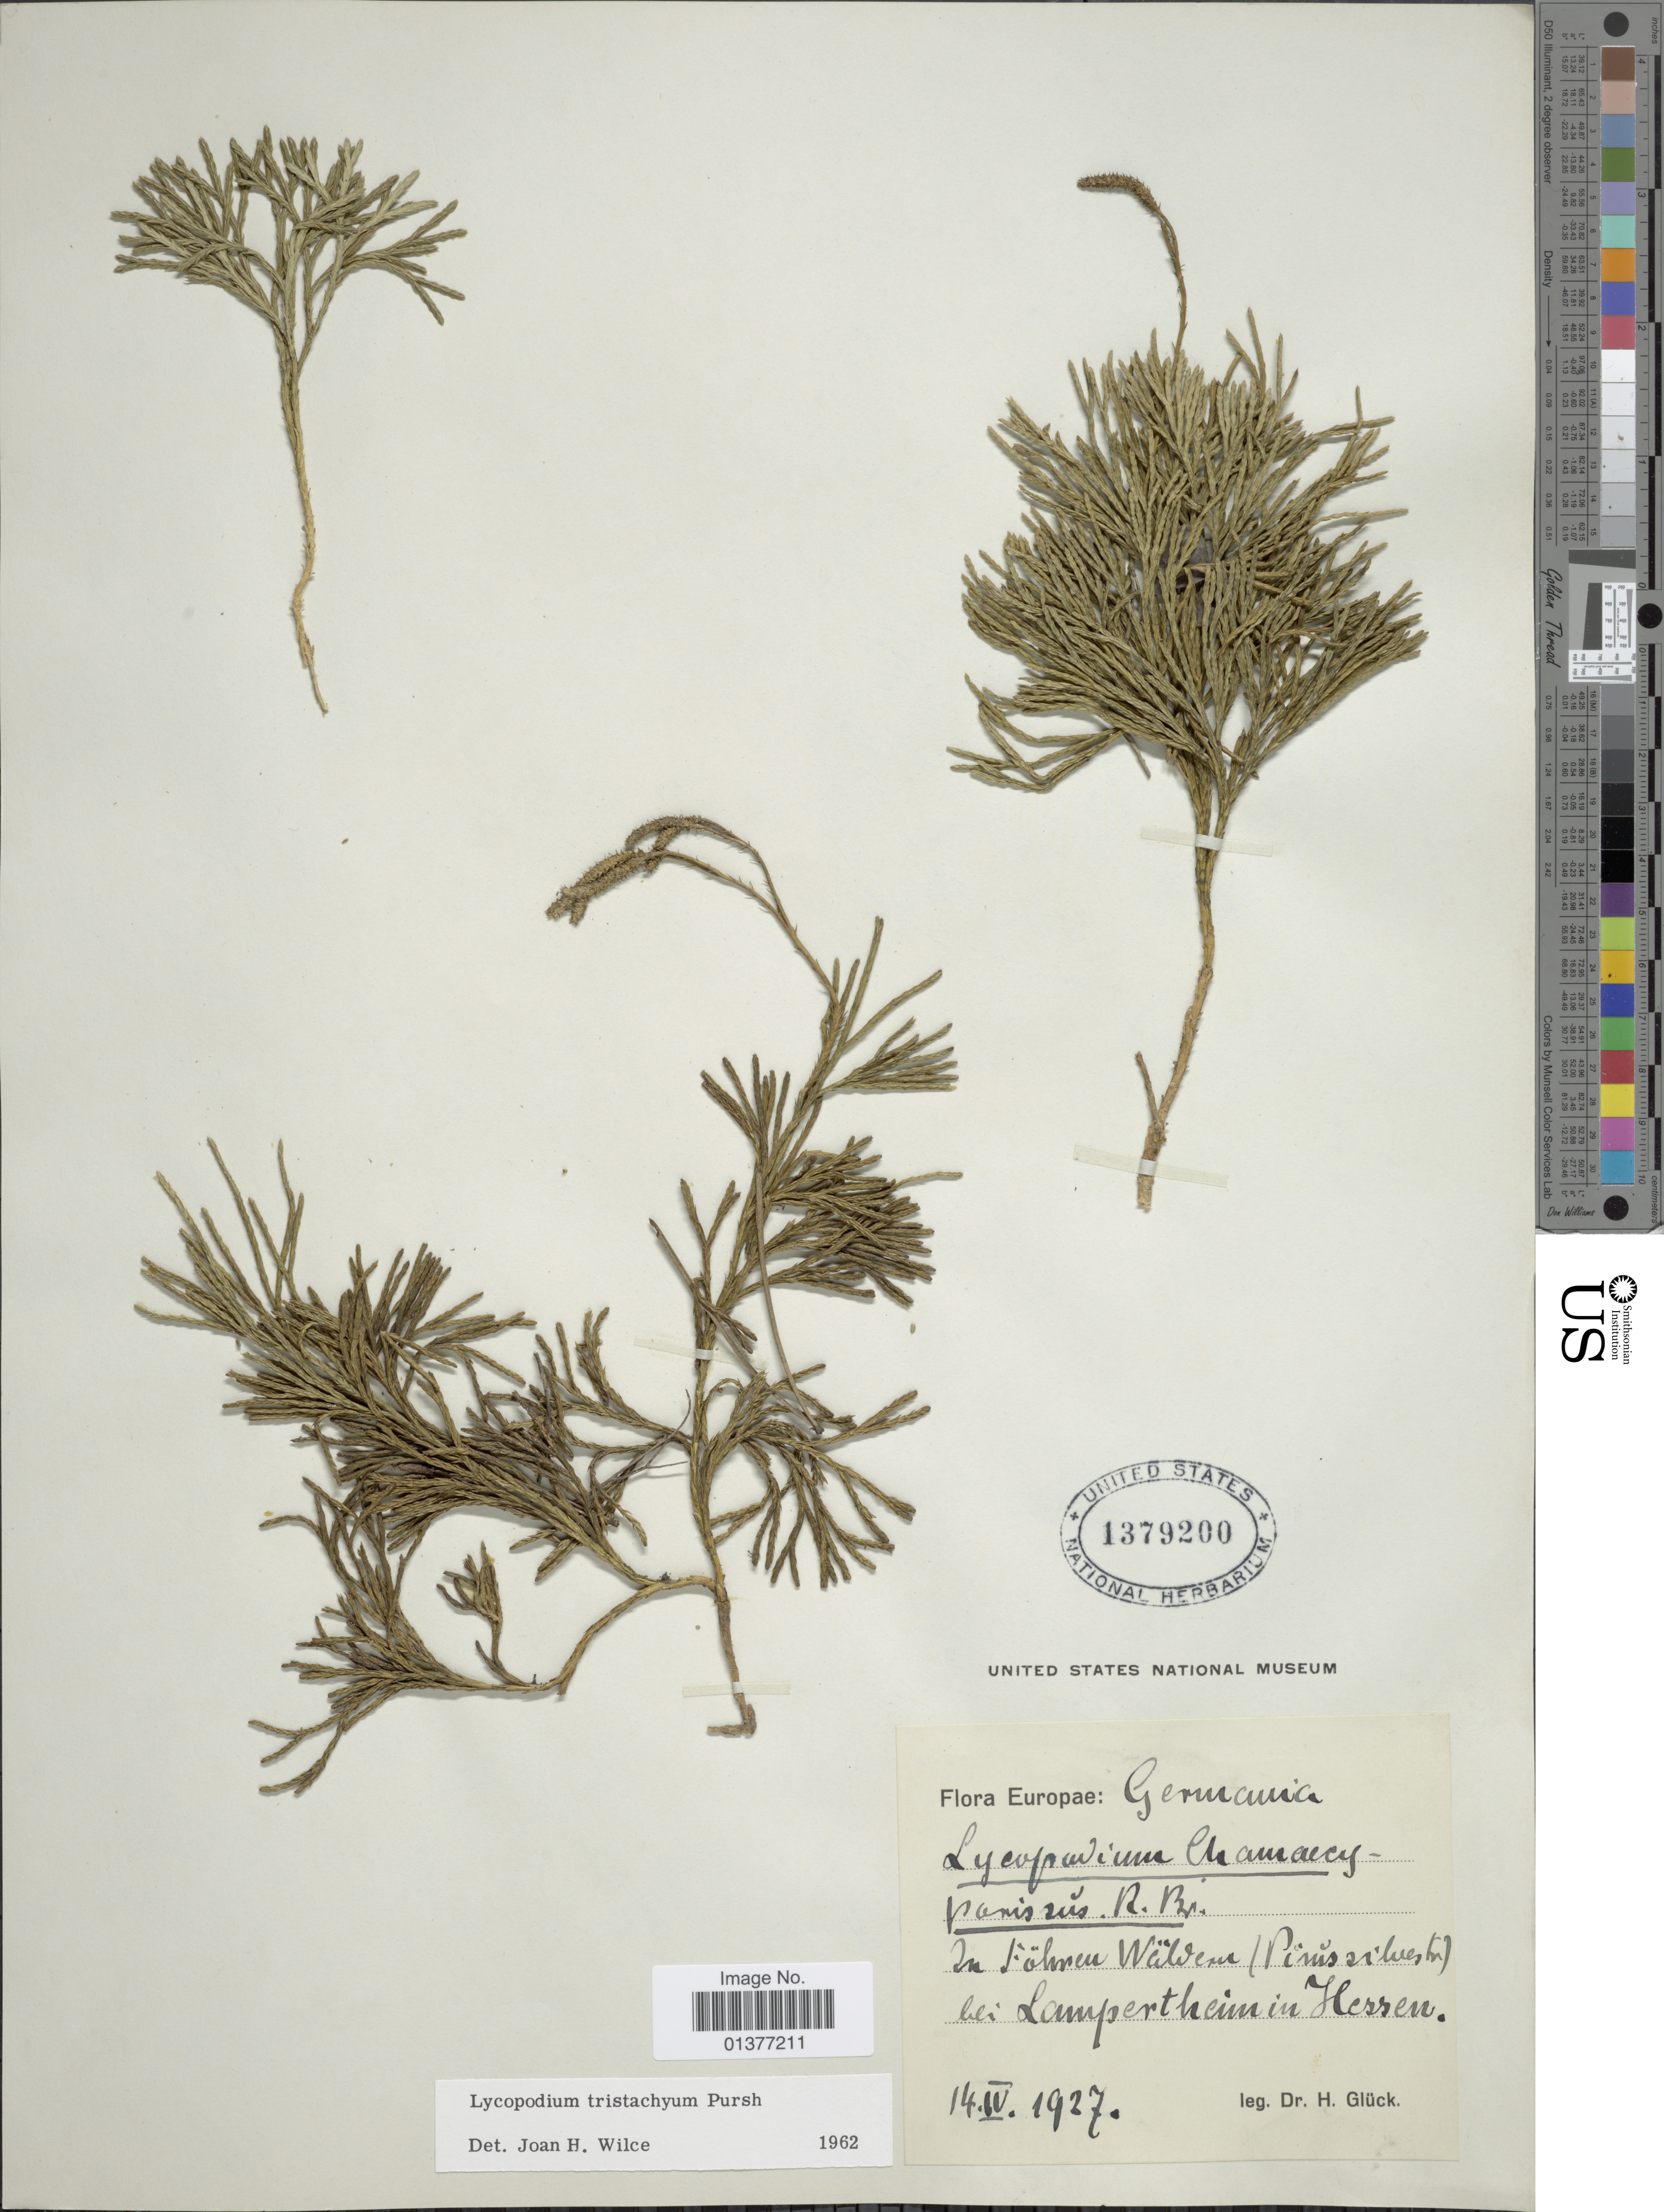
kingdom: Plantae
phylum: Tracheophyta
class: Lycopodiopsida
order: Lycopodiales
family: Lycopodiaceae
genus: Diphasiastrum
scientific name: Diphasiastrum tristachyum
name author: (Pursh) Holub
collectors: H. Glück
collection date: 1927-04-14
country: Germany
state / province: Hesse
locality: Om Fphren Waldem(Pinussilvestra) bei Lampertheim in Hessen [interpreted]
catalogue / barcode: US 1379200